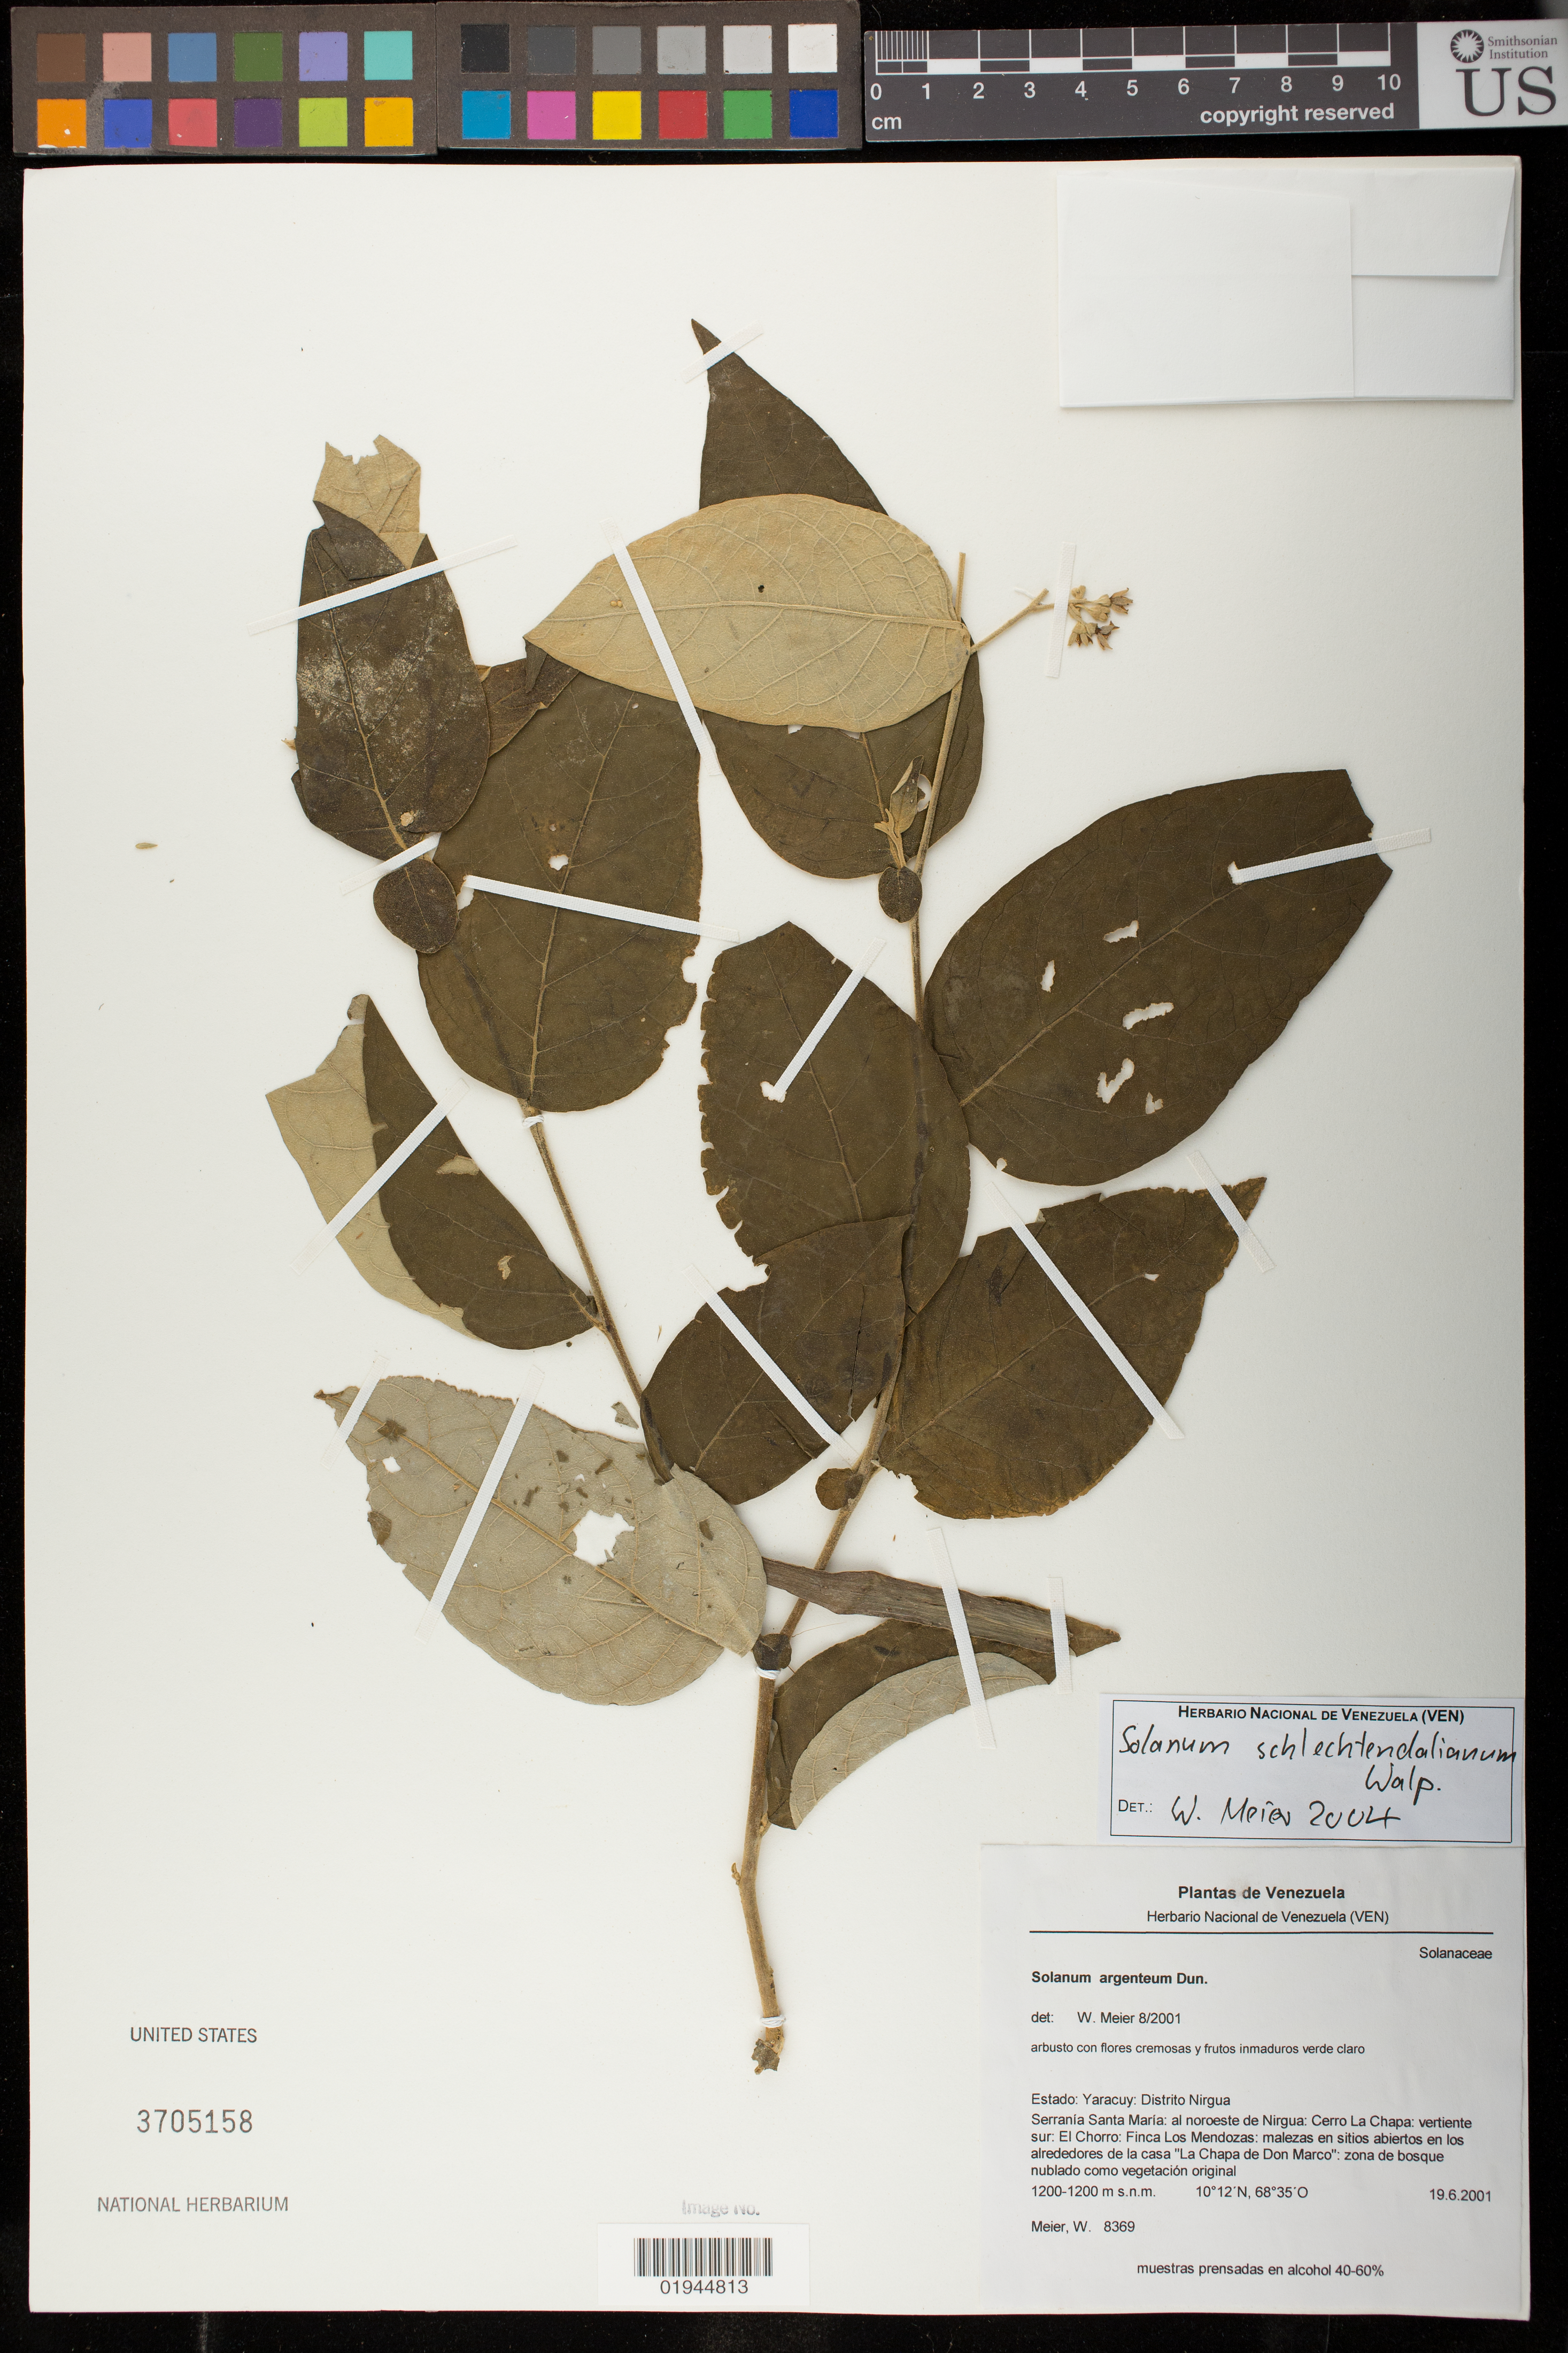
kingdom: Plantae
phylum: Tracheophyta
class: Magnoliopsida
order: Solanales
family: Solanaceae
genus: Solanum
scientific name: Solanum schlechtendalianum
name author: Walp.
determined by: Meier, Winfried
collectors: W. Meier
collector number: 8369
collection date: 2001-06-19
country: Venezuela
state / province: Yaracuy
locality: Estado: Yaracuy: Distrito Nirgua. Serrania Santa Maria: al nortoeste de Nirgua: Cerro La Chapa: vertiente sur: El Chorro: Finca Los Mendozas: malezas en sitios abiertos en los alrededores de la casa "La Chapa de Don Marco".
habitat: zona de bosque nublado como vegetacion original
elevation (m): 1200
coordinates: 10 12 N, 68 35 O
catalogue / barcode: US 3705158